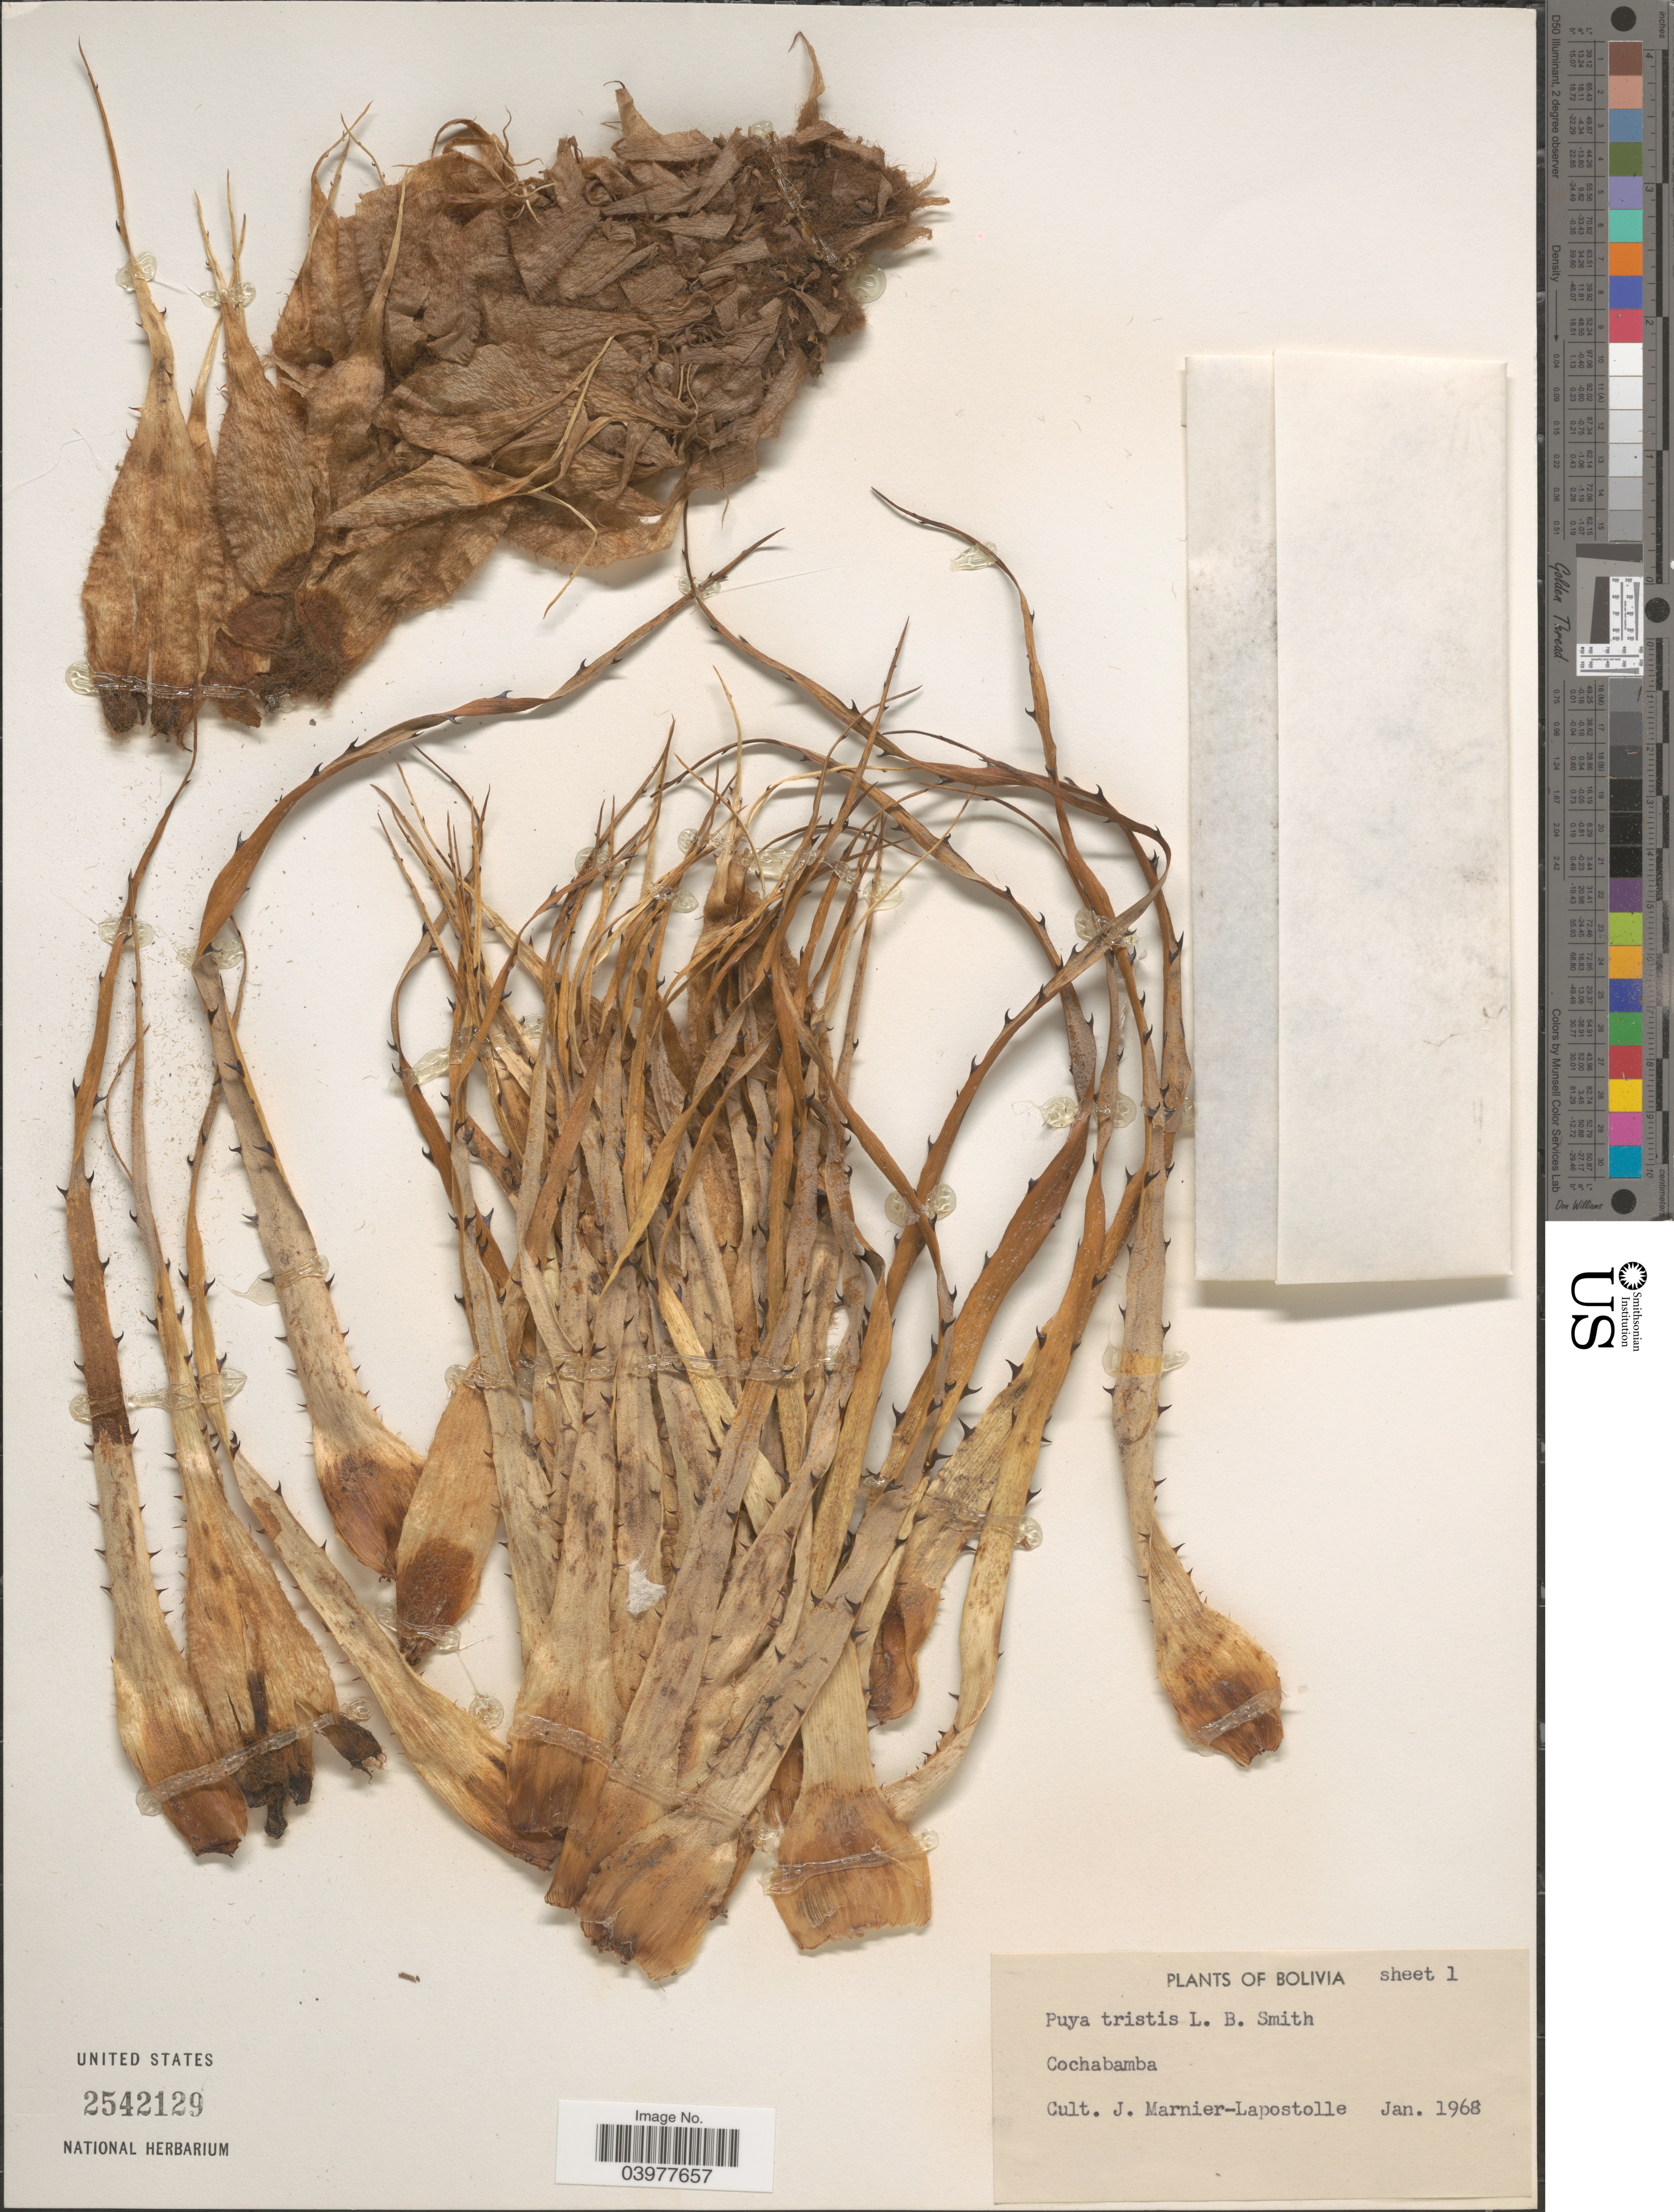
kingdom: Plantae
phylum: Tracheophyta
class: Liliopsida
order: Poales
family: Bromeliaceae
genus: Puya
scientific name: Puya tristis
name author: L.B. Sm.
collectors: J. Marnier-Lapostolle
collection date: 1968-01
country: Bolivia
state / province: Cochabamba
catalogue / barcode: US 2542129